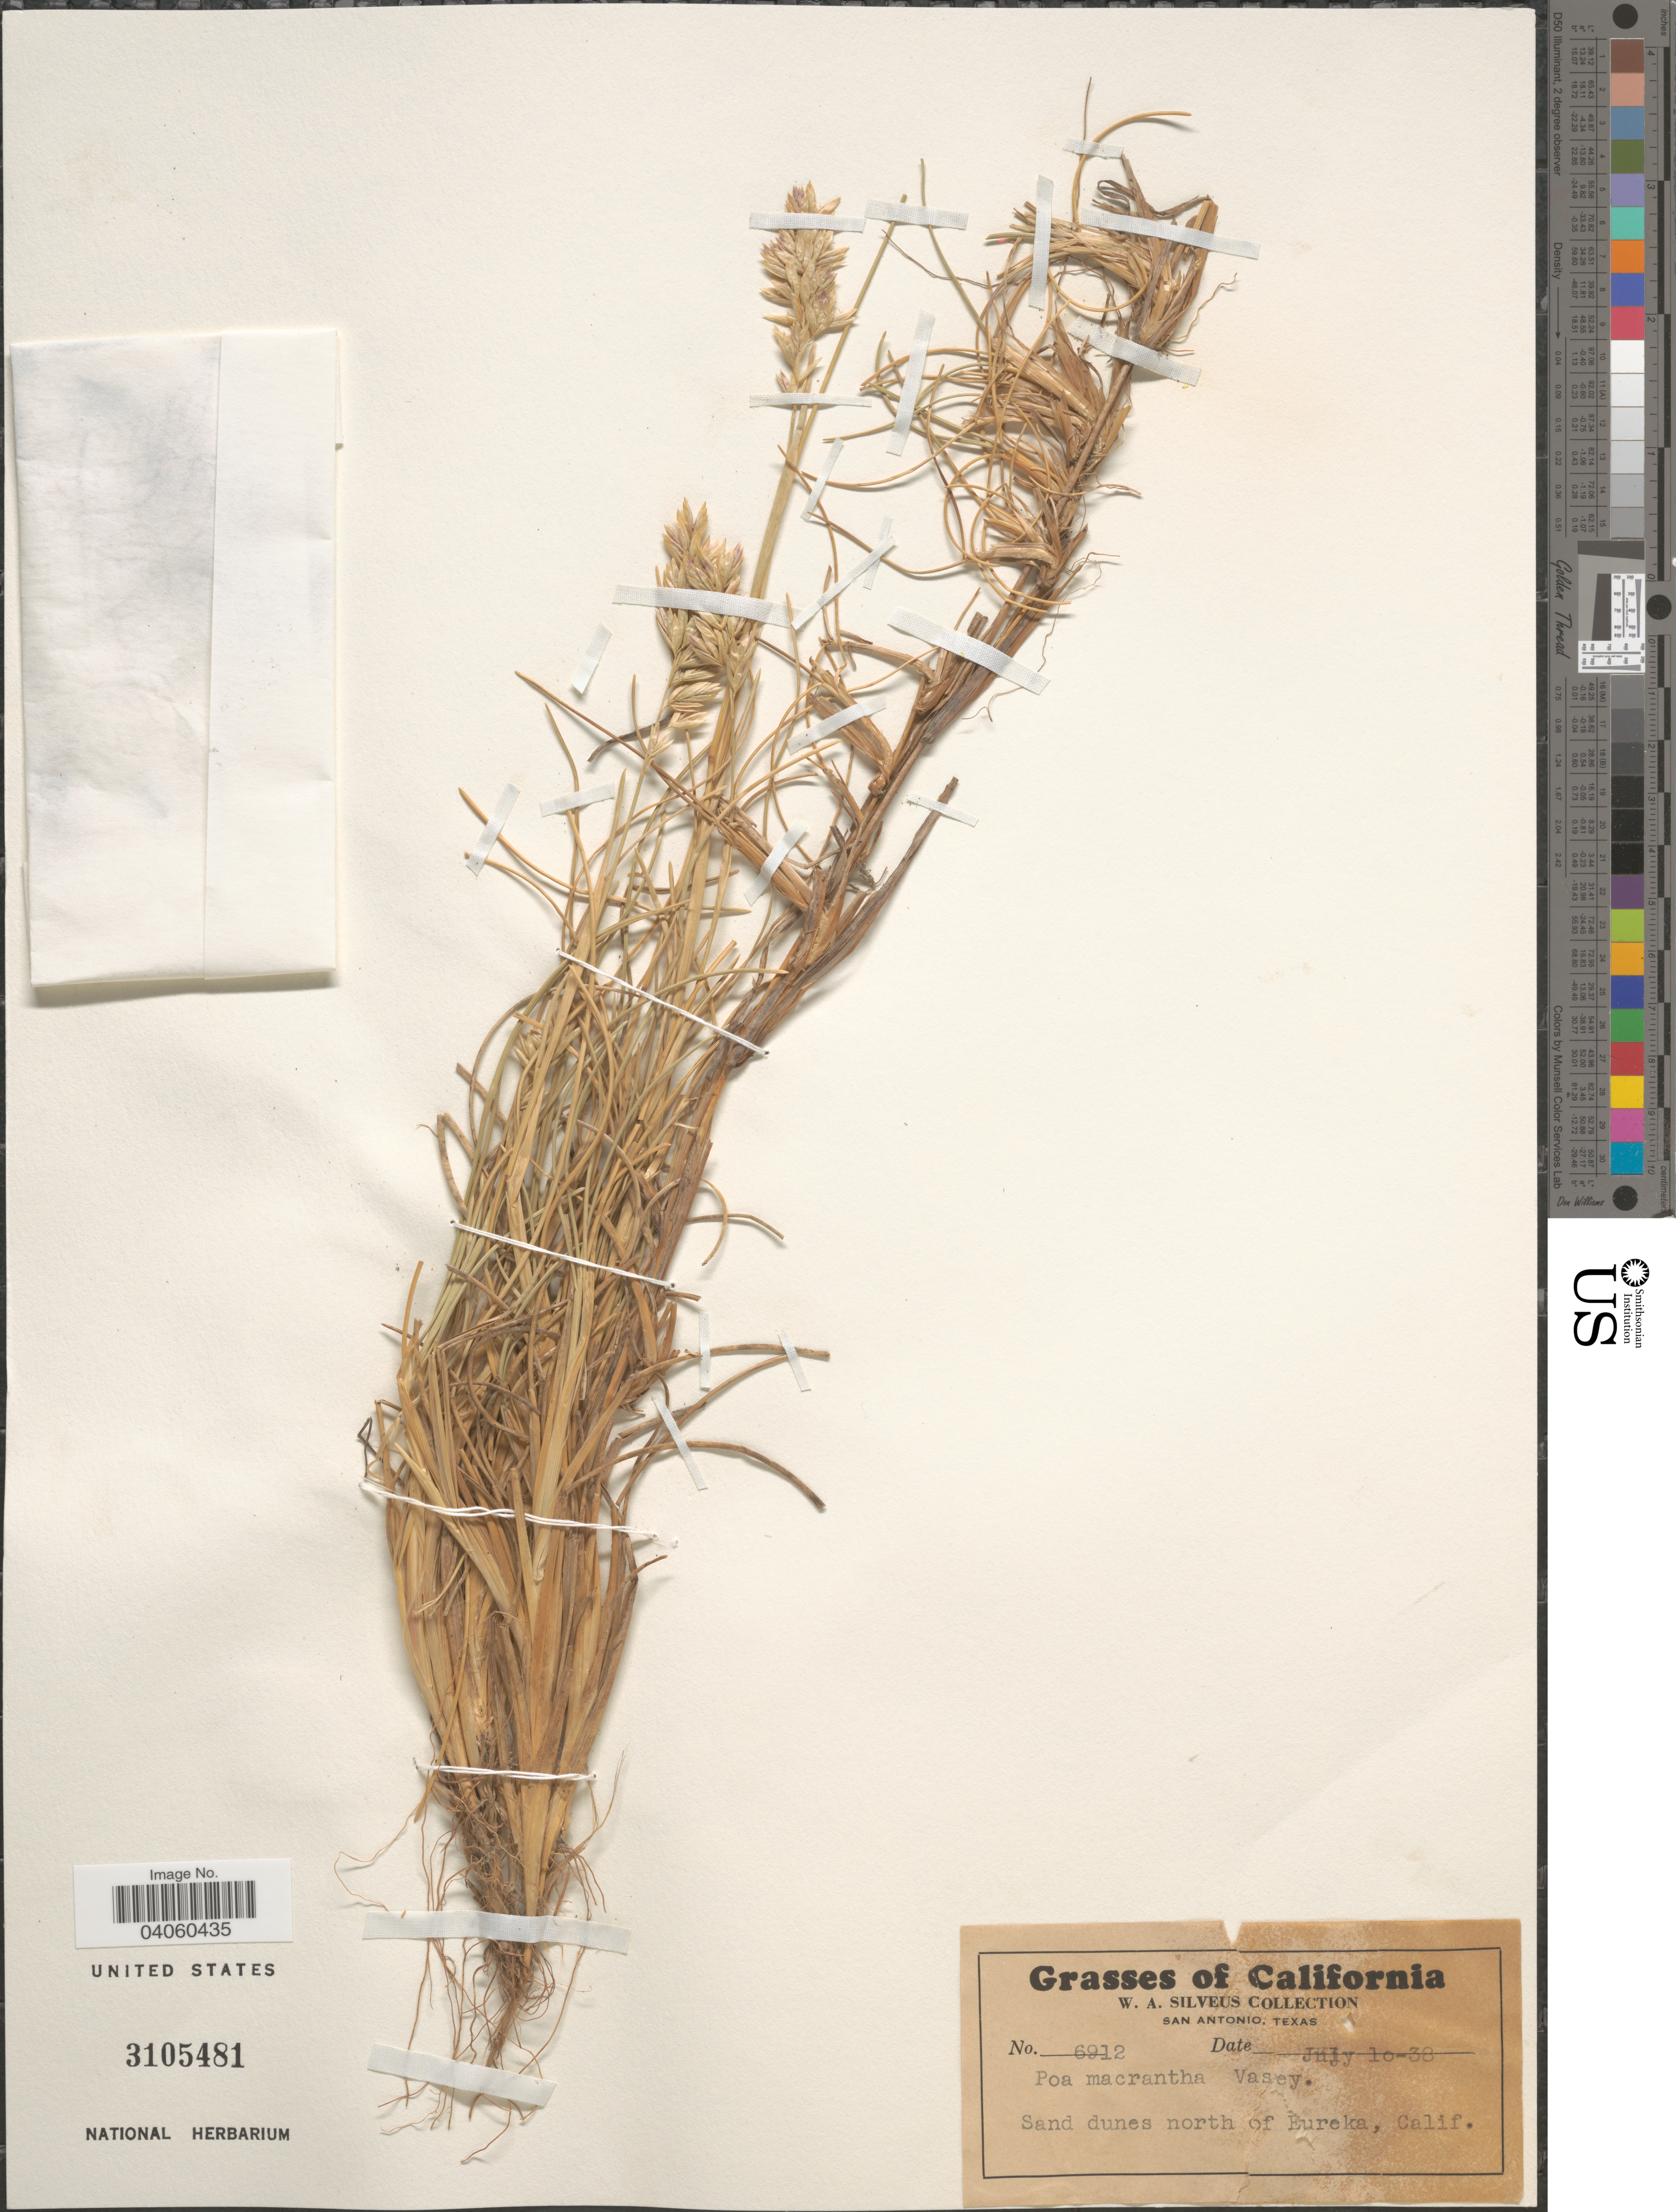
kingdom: Plantae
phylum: Tracheophyta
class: Liliopsida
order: Poales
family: Poaceae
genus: Poa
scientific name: Poa macrantha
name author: Vasey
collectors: W. Silveus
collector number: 6912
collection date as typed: Transcribed d/m/y: 10/7/38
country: United States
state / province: California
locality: Sand dunes north of Eureka.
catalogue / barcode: US 3105481